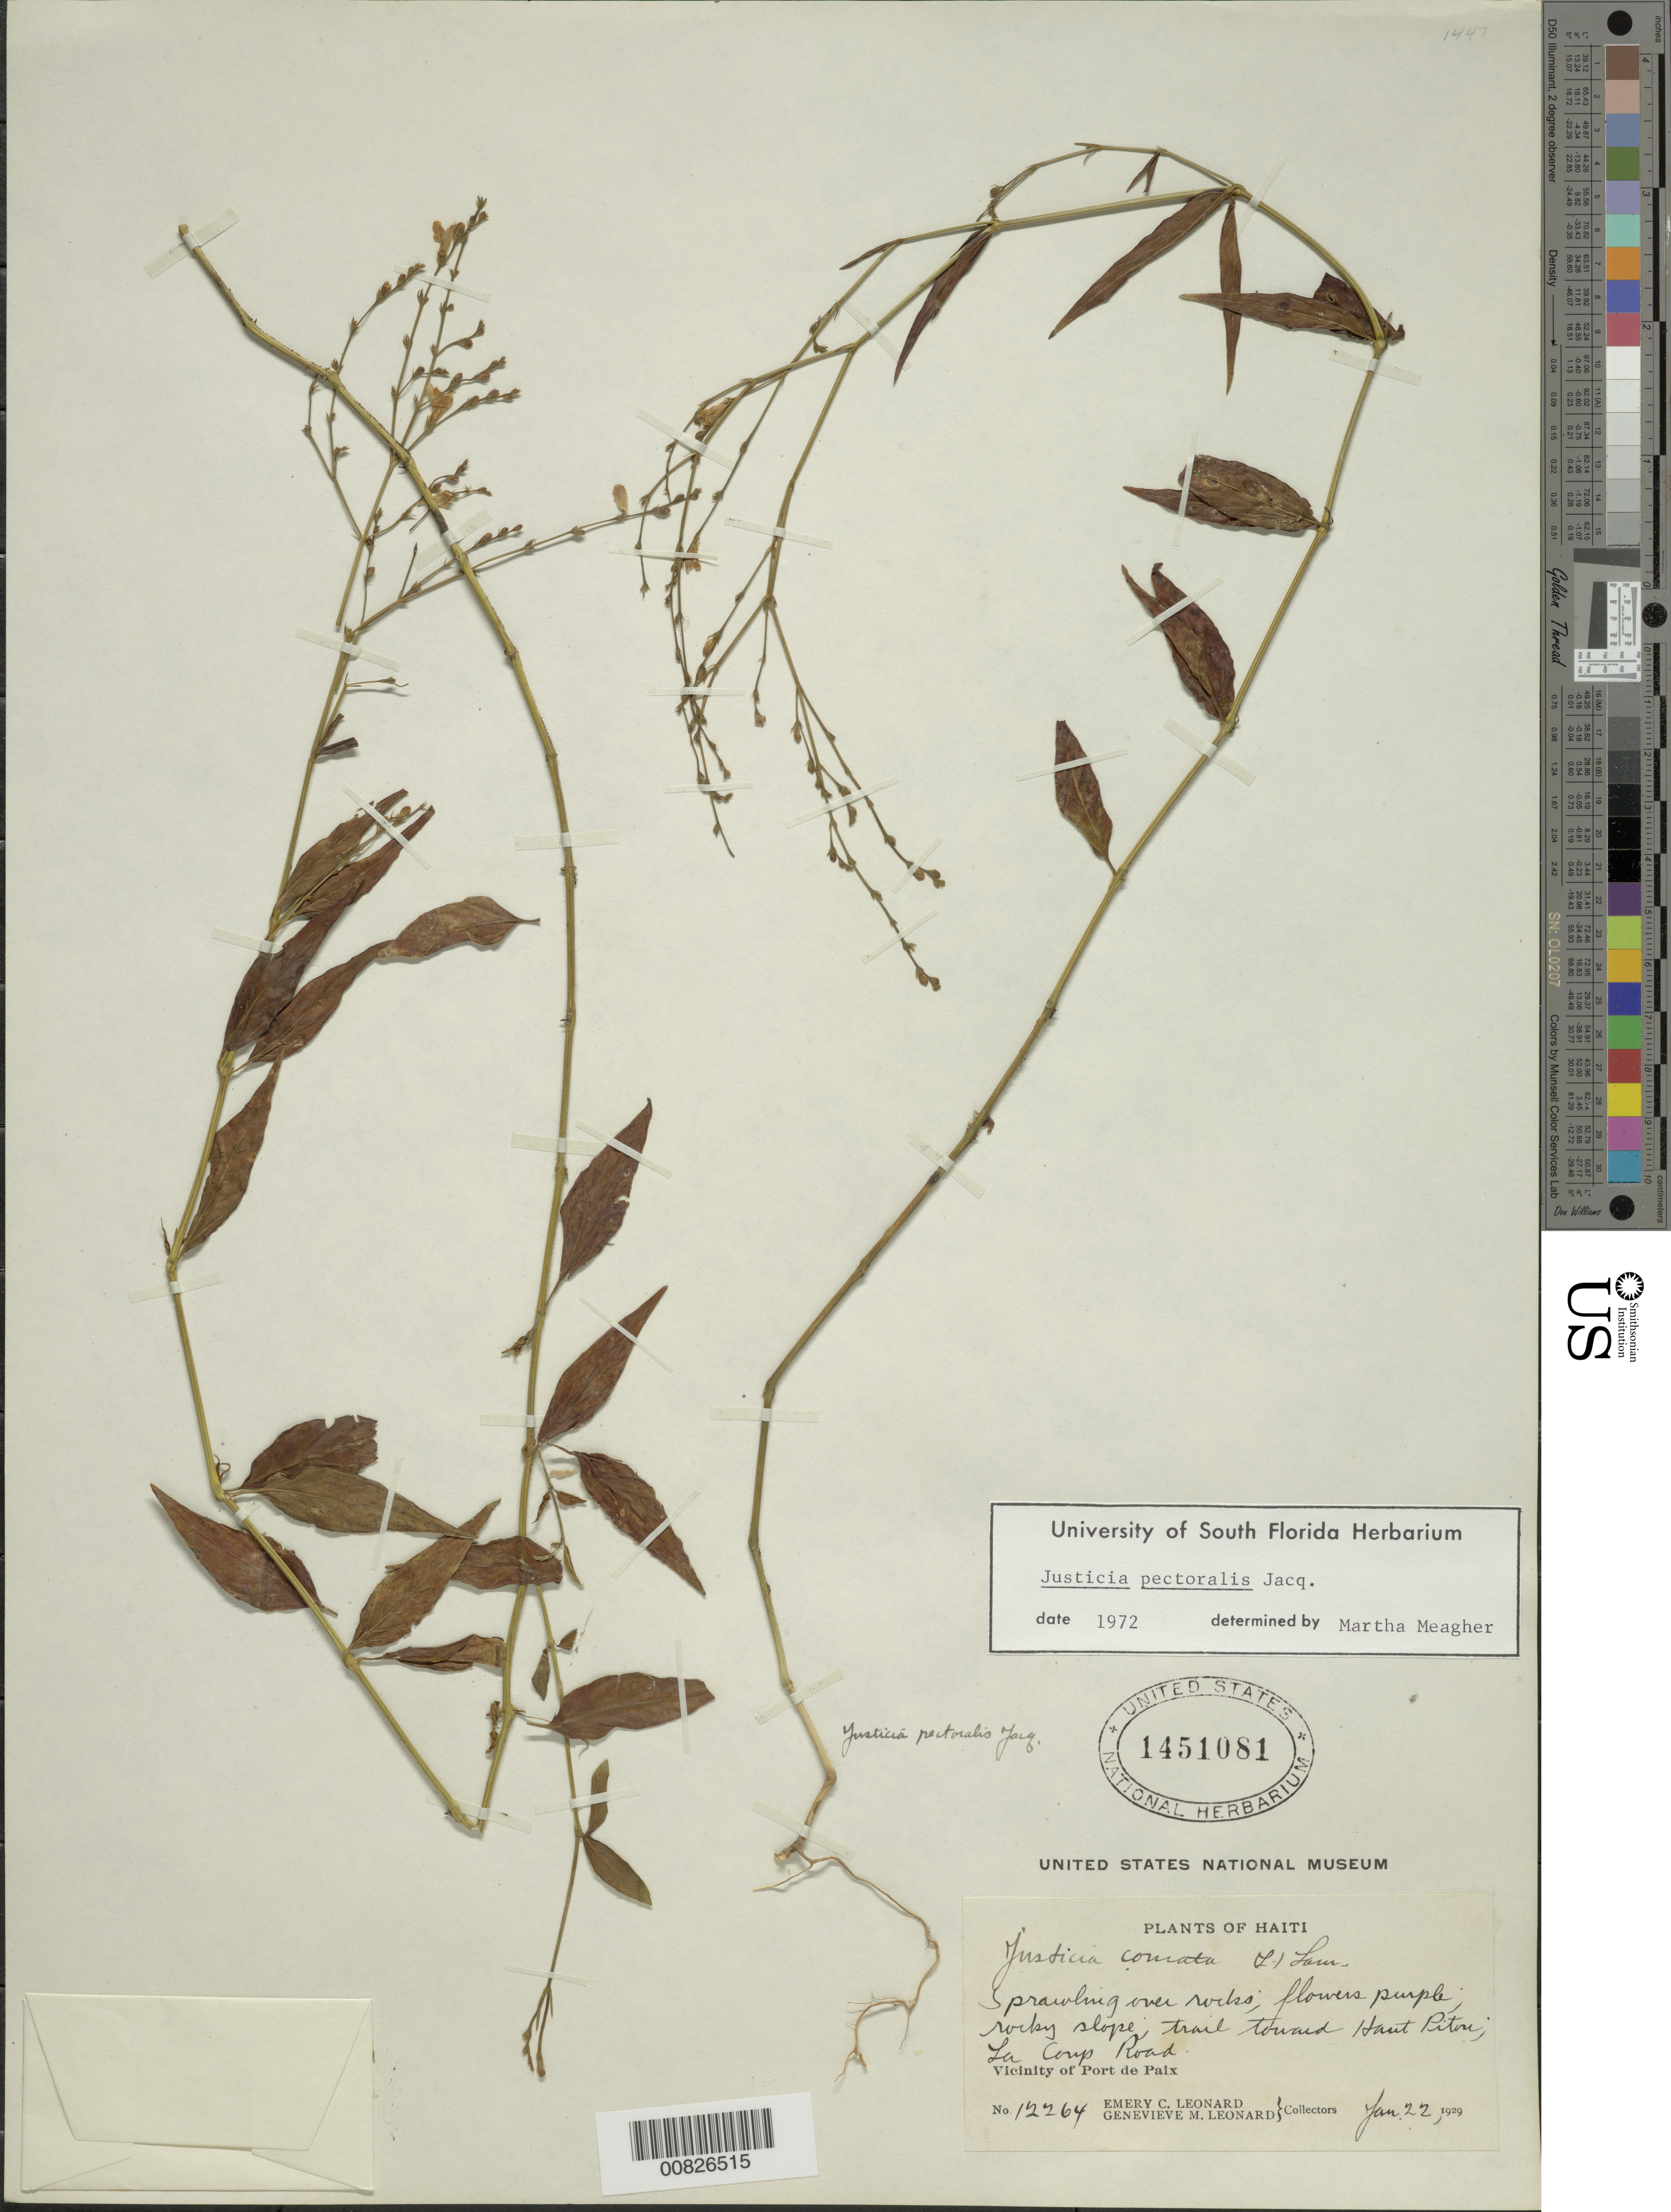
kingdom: Plantae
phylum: Tracheophyta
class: Magnoliopsida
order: Lamiales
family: Acanthaceae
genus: Justicia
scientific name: Justicia pectoralis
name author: Jacq.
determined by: Meagher, M.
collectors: E. C. Leonard & G. M. Leonard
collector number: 12264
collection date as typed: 22 Jan 1929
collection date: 1929-01-22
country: Haiti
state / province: Nord-Ouest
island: Hispaniola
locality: Vicinity of Port de Paix, trail toward Haut Piton, La Coup Road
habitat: Rocky slope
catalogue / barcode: US 1451081